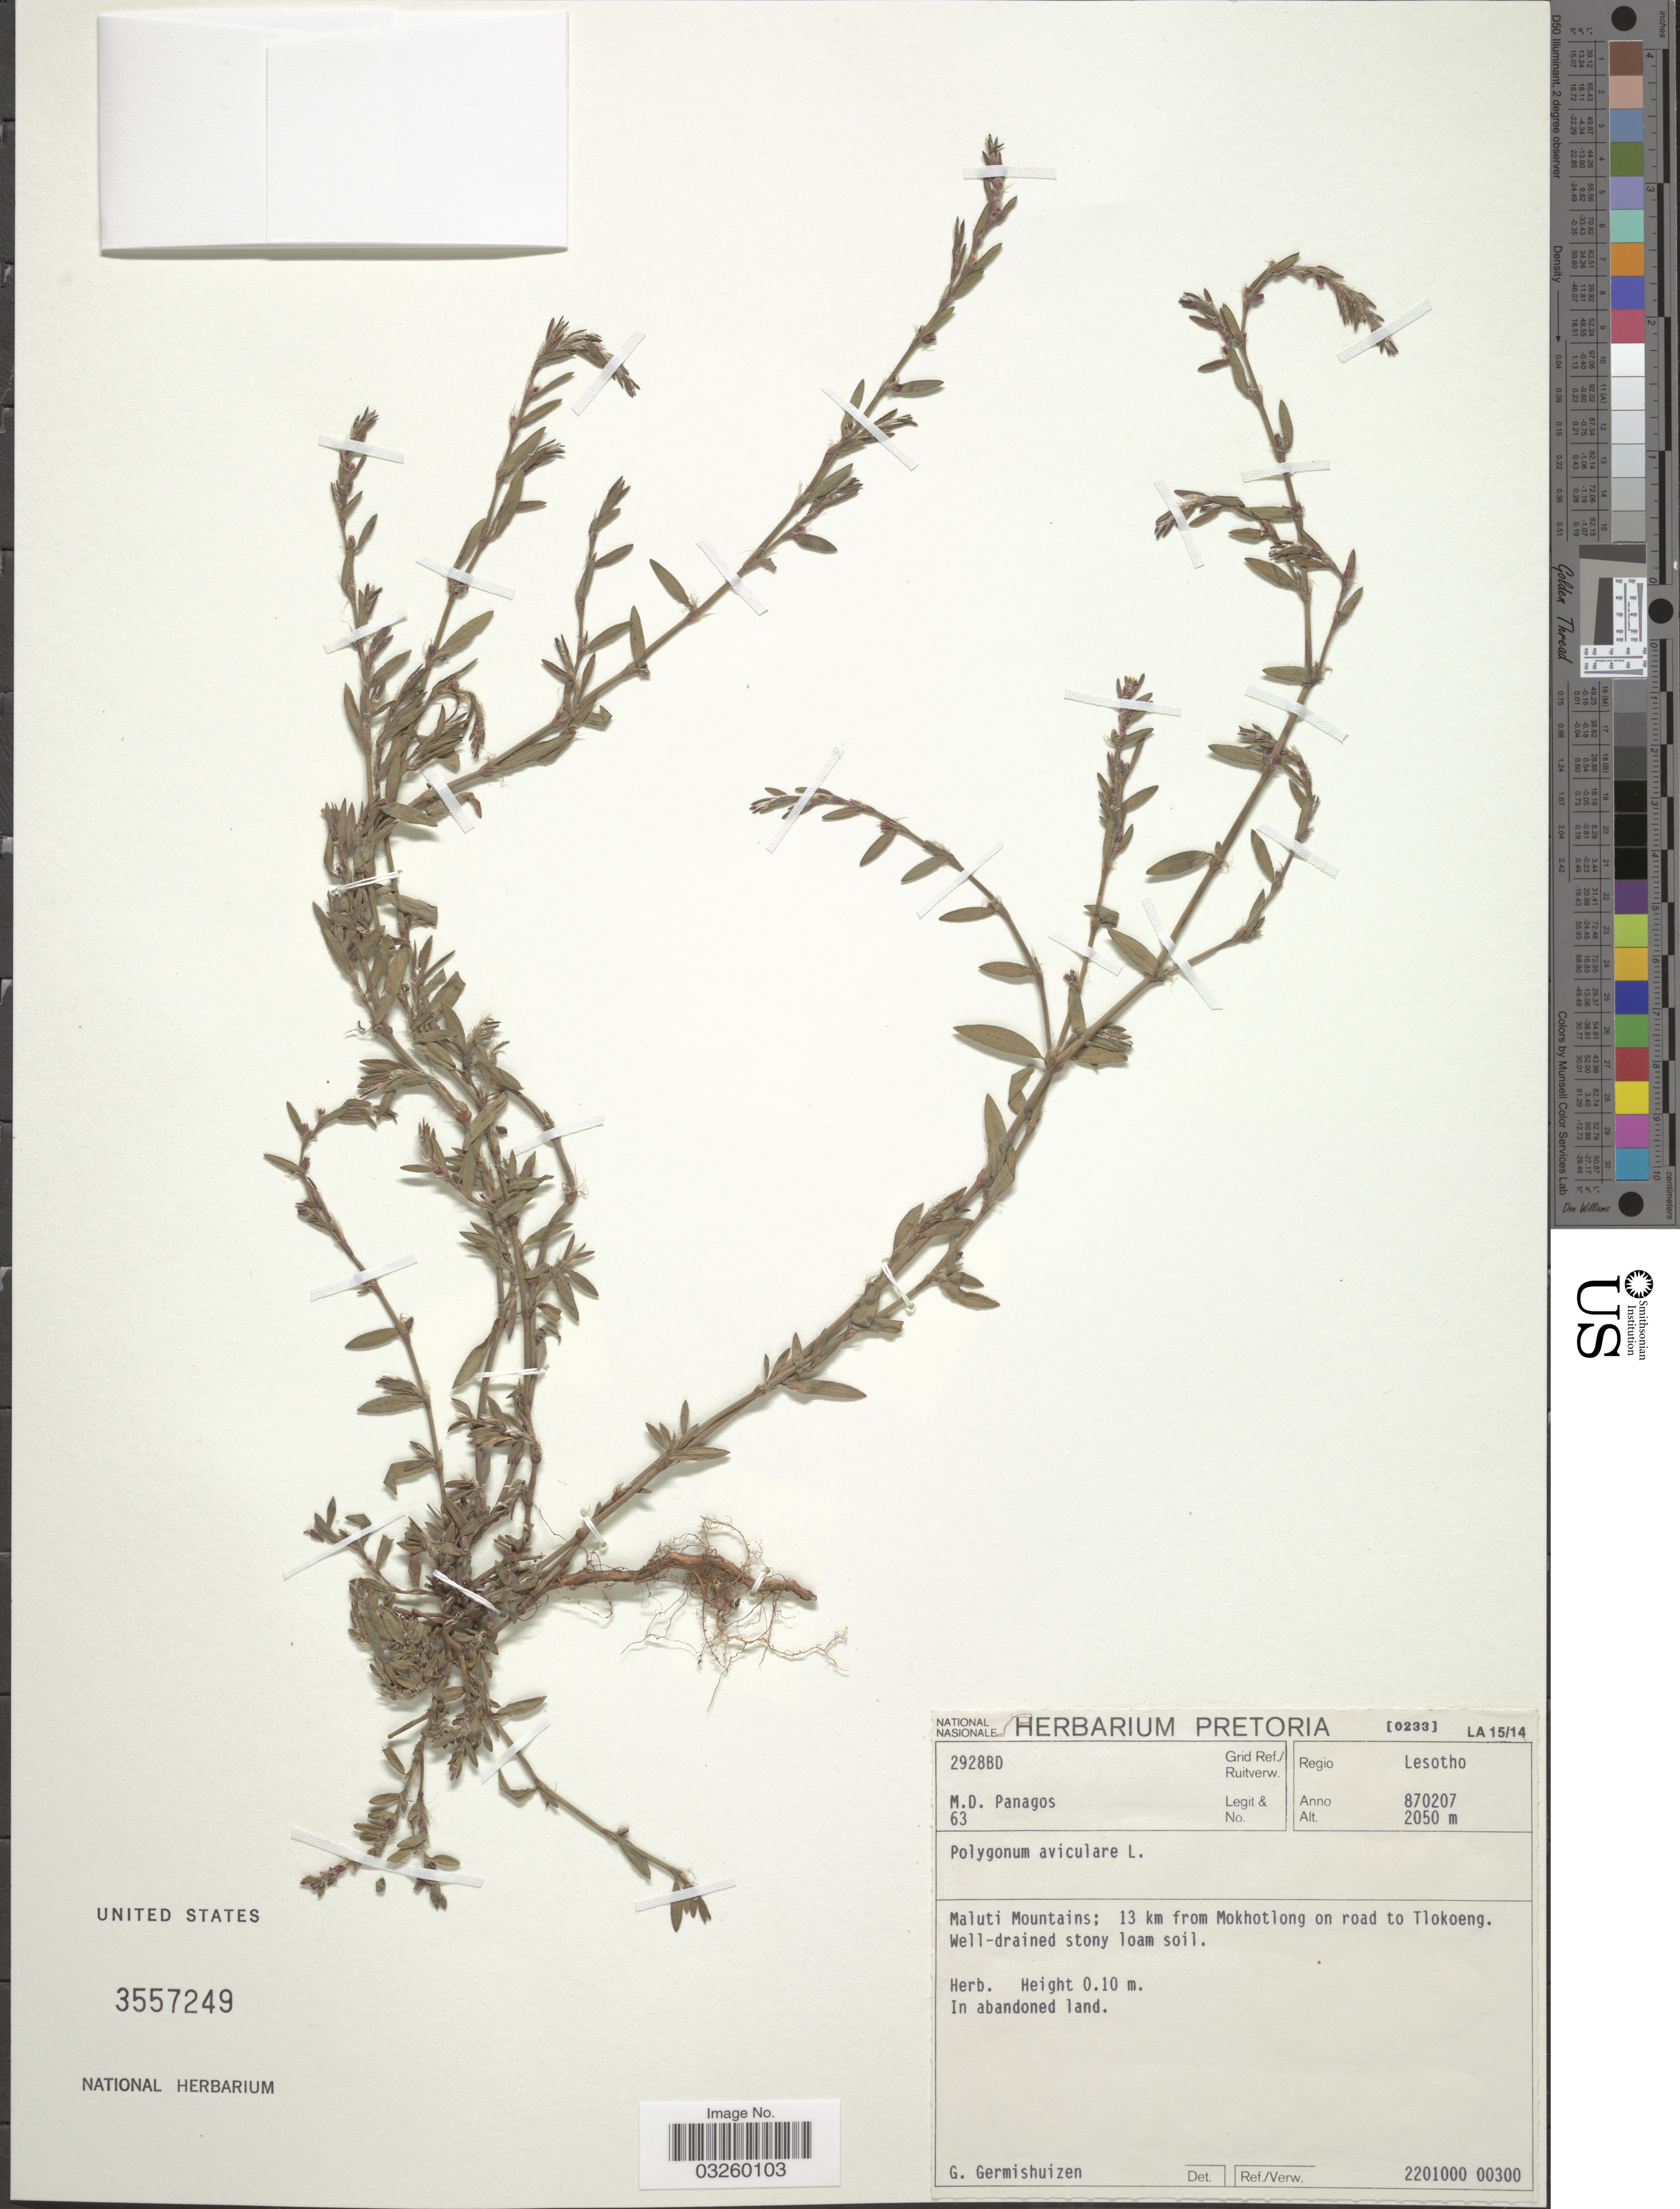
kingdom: Plantae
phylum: Tracheophyta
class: Magnoliopsida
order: Caryophyllales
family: Polygonaceae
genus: Polygonum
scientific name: Polygonum aviculare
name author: L.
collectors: M. Panagos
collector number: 63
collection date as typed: Transcribed d/m/y: 7/2/87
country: Lesotho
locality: Grid. Ref./Ruitverw. 2928BD. Regio Lesotho. Maluti Mountains; 13 km from Mokhotlong on road to Tlokoeng.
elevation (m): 2050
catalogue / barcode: US 3557249